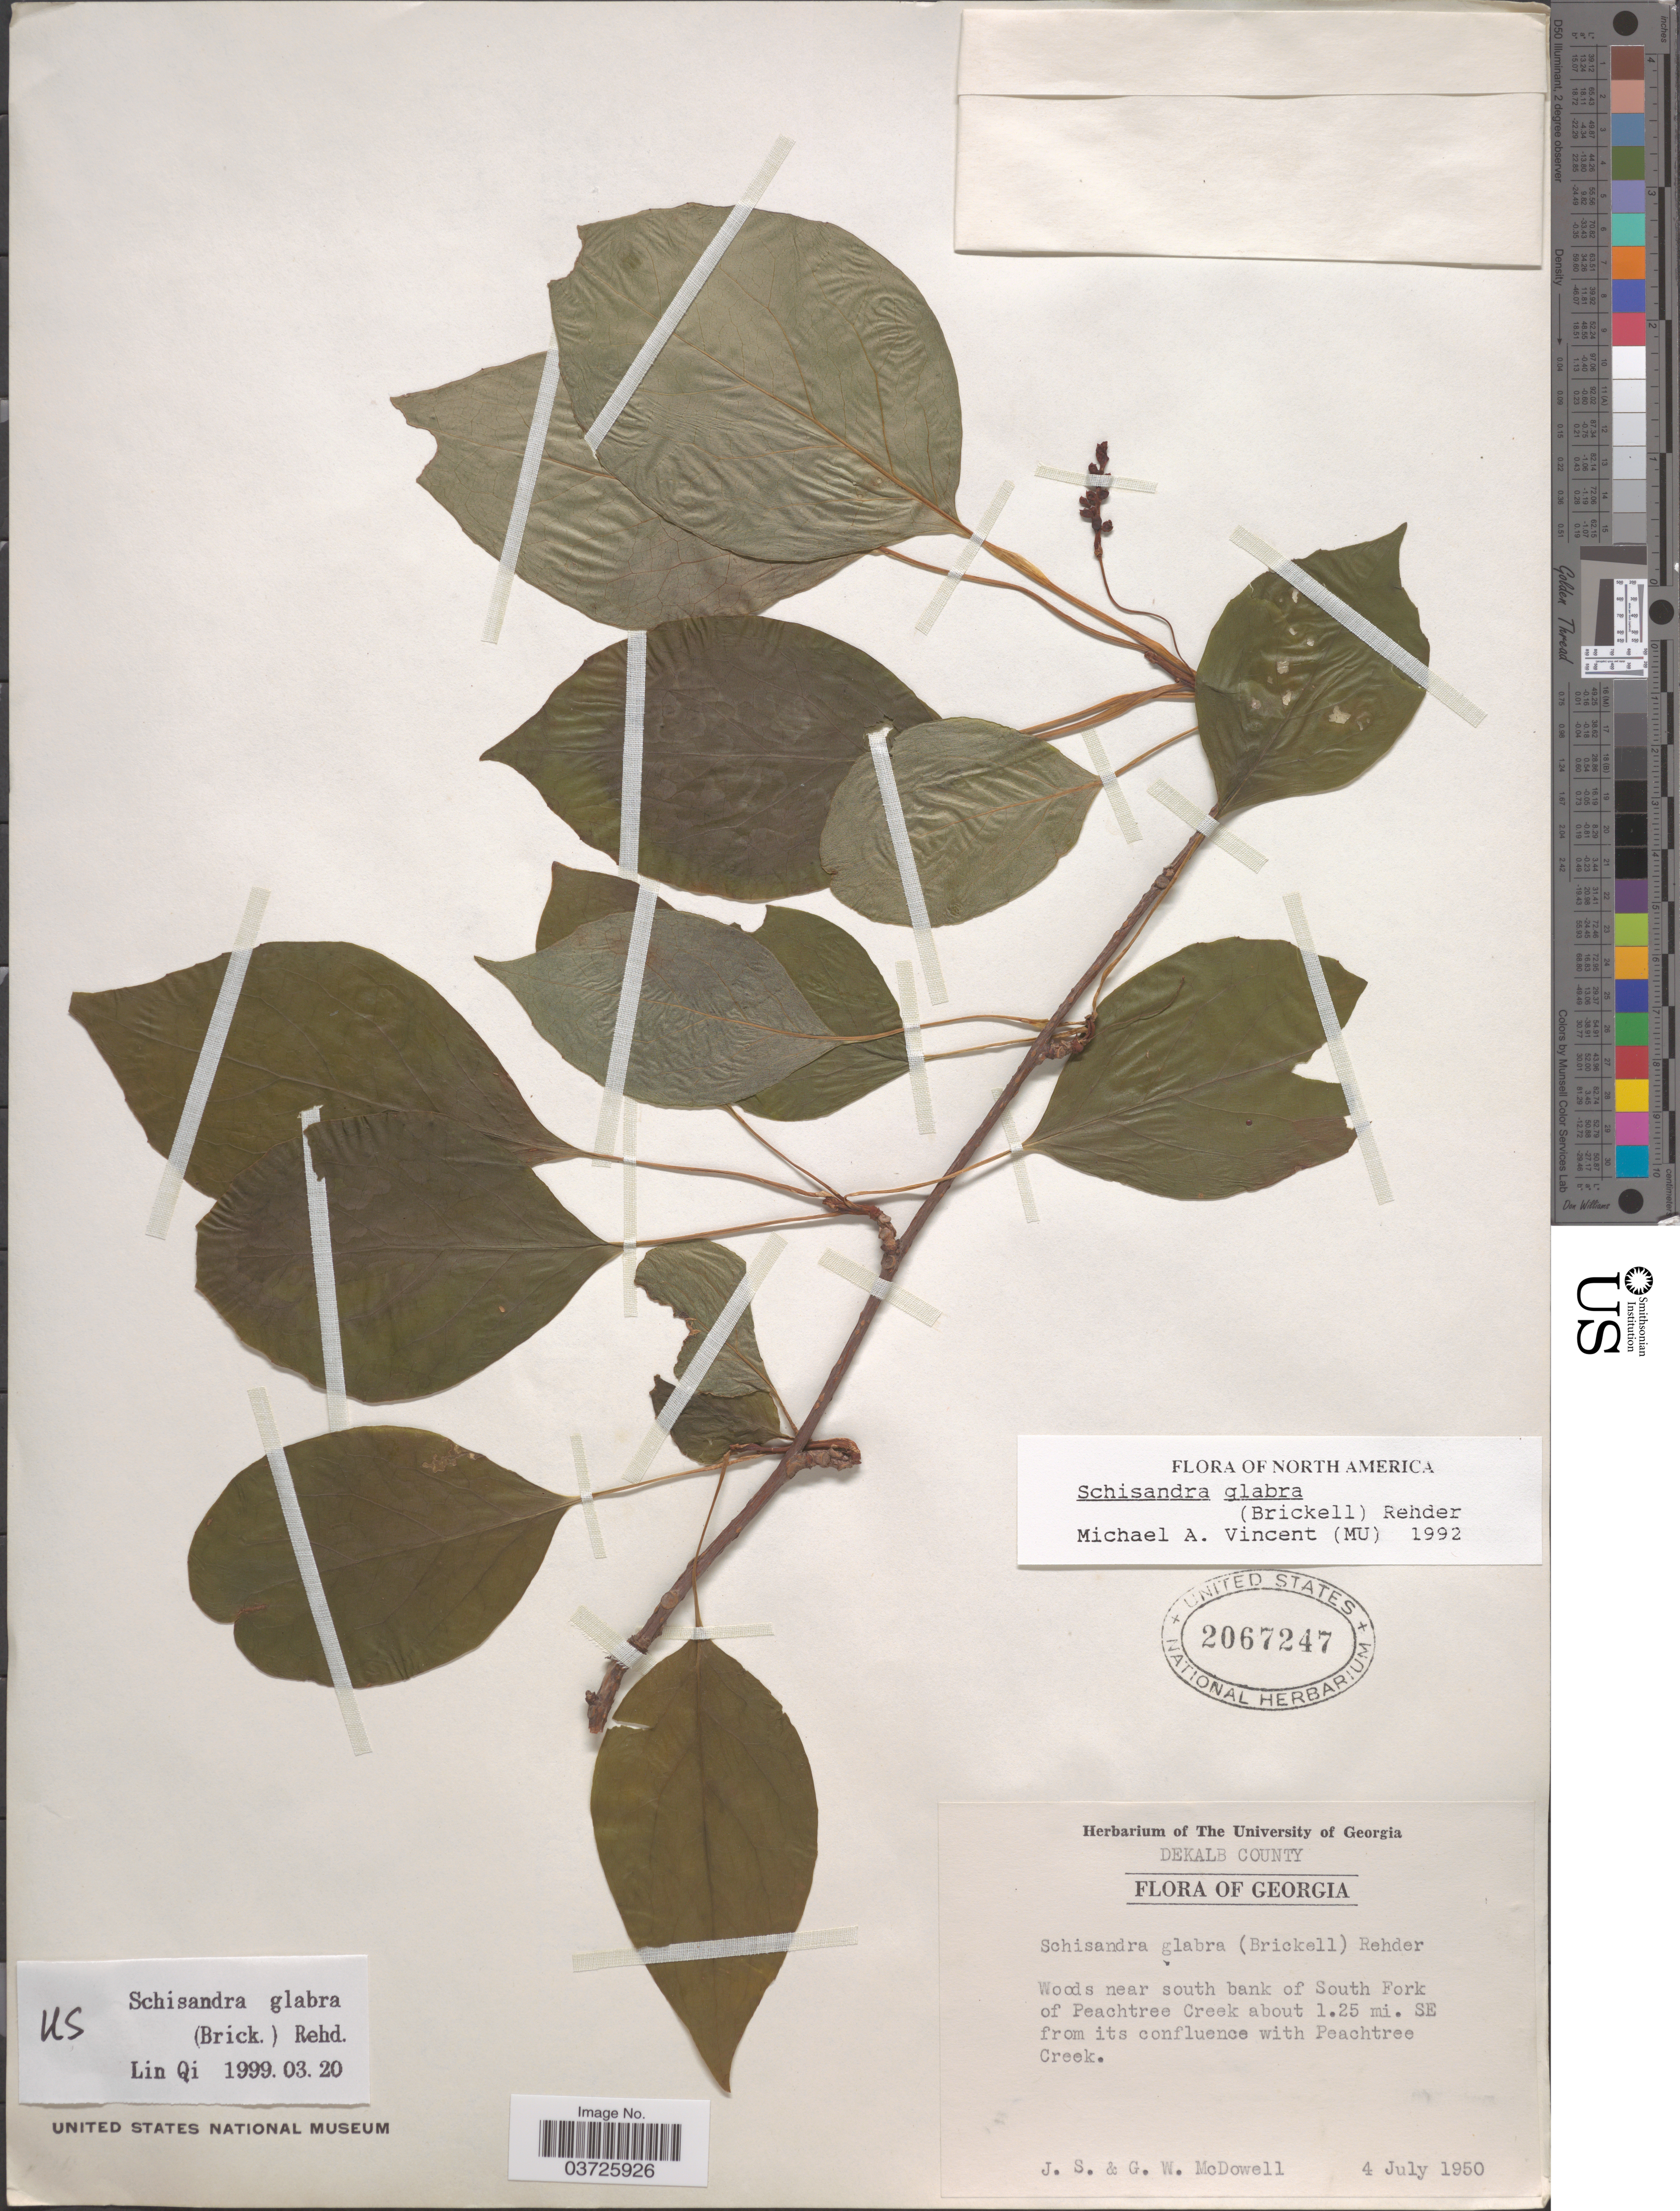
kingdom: Plantae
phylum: Tracheophyta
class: Magnoliopsida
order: Austrobaileyales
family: Schisandraceae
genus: Schisandra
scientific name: Schisandra glabra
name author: (Brickell) Rehder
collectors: J. McDowell & G. McDowell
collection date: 1950-07-04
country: United States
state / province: Georgia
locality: DeKalb County. Woods near south bank of South Fork of Peachtree Creek about 1.25 mi. SE from its confluence with Peachtree Creek.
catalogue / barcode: US 2067247